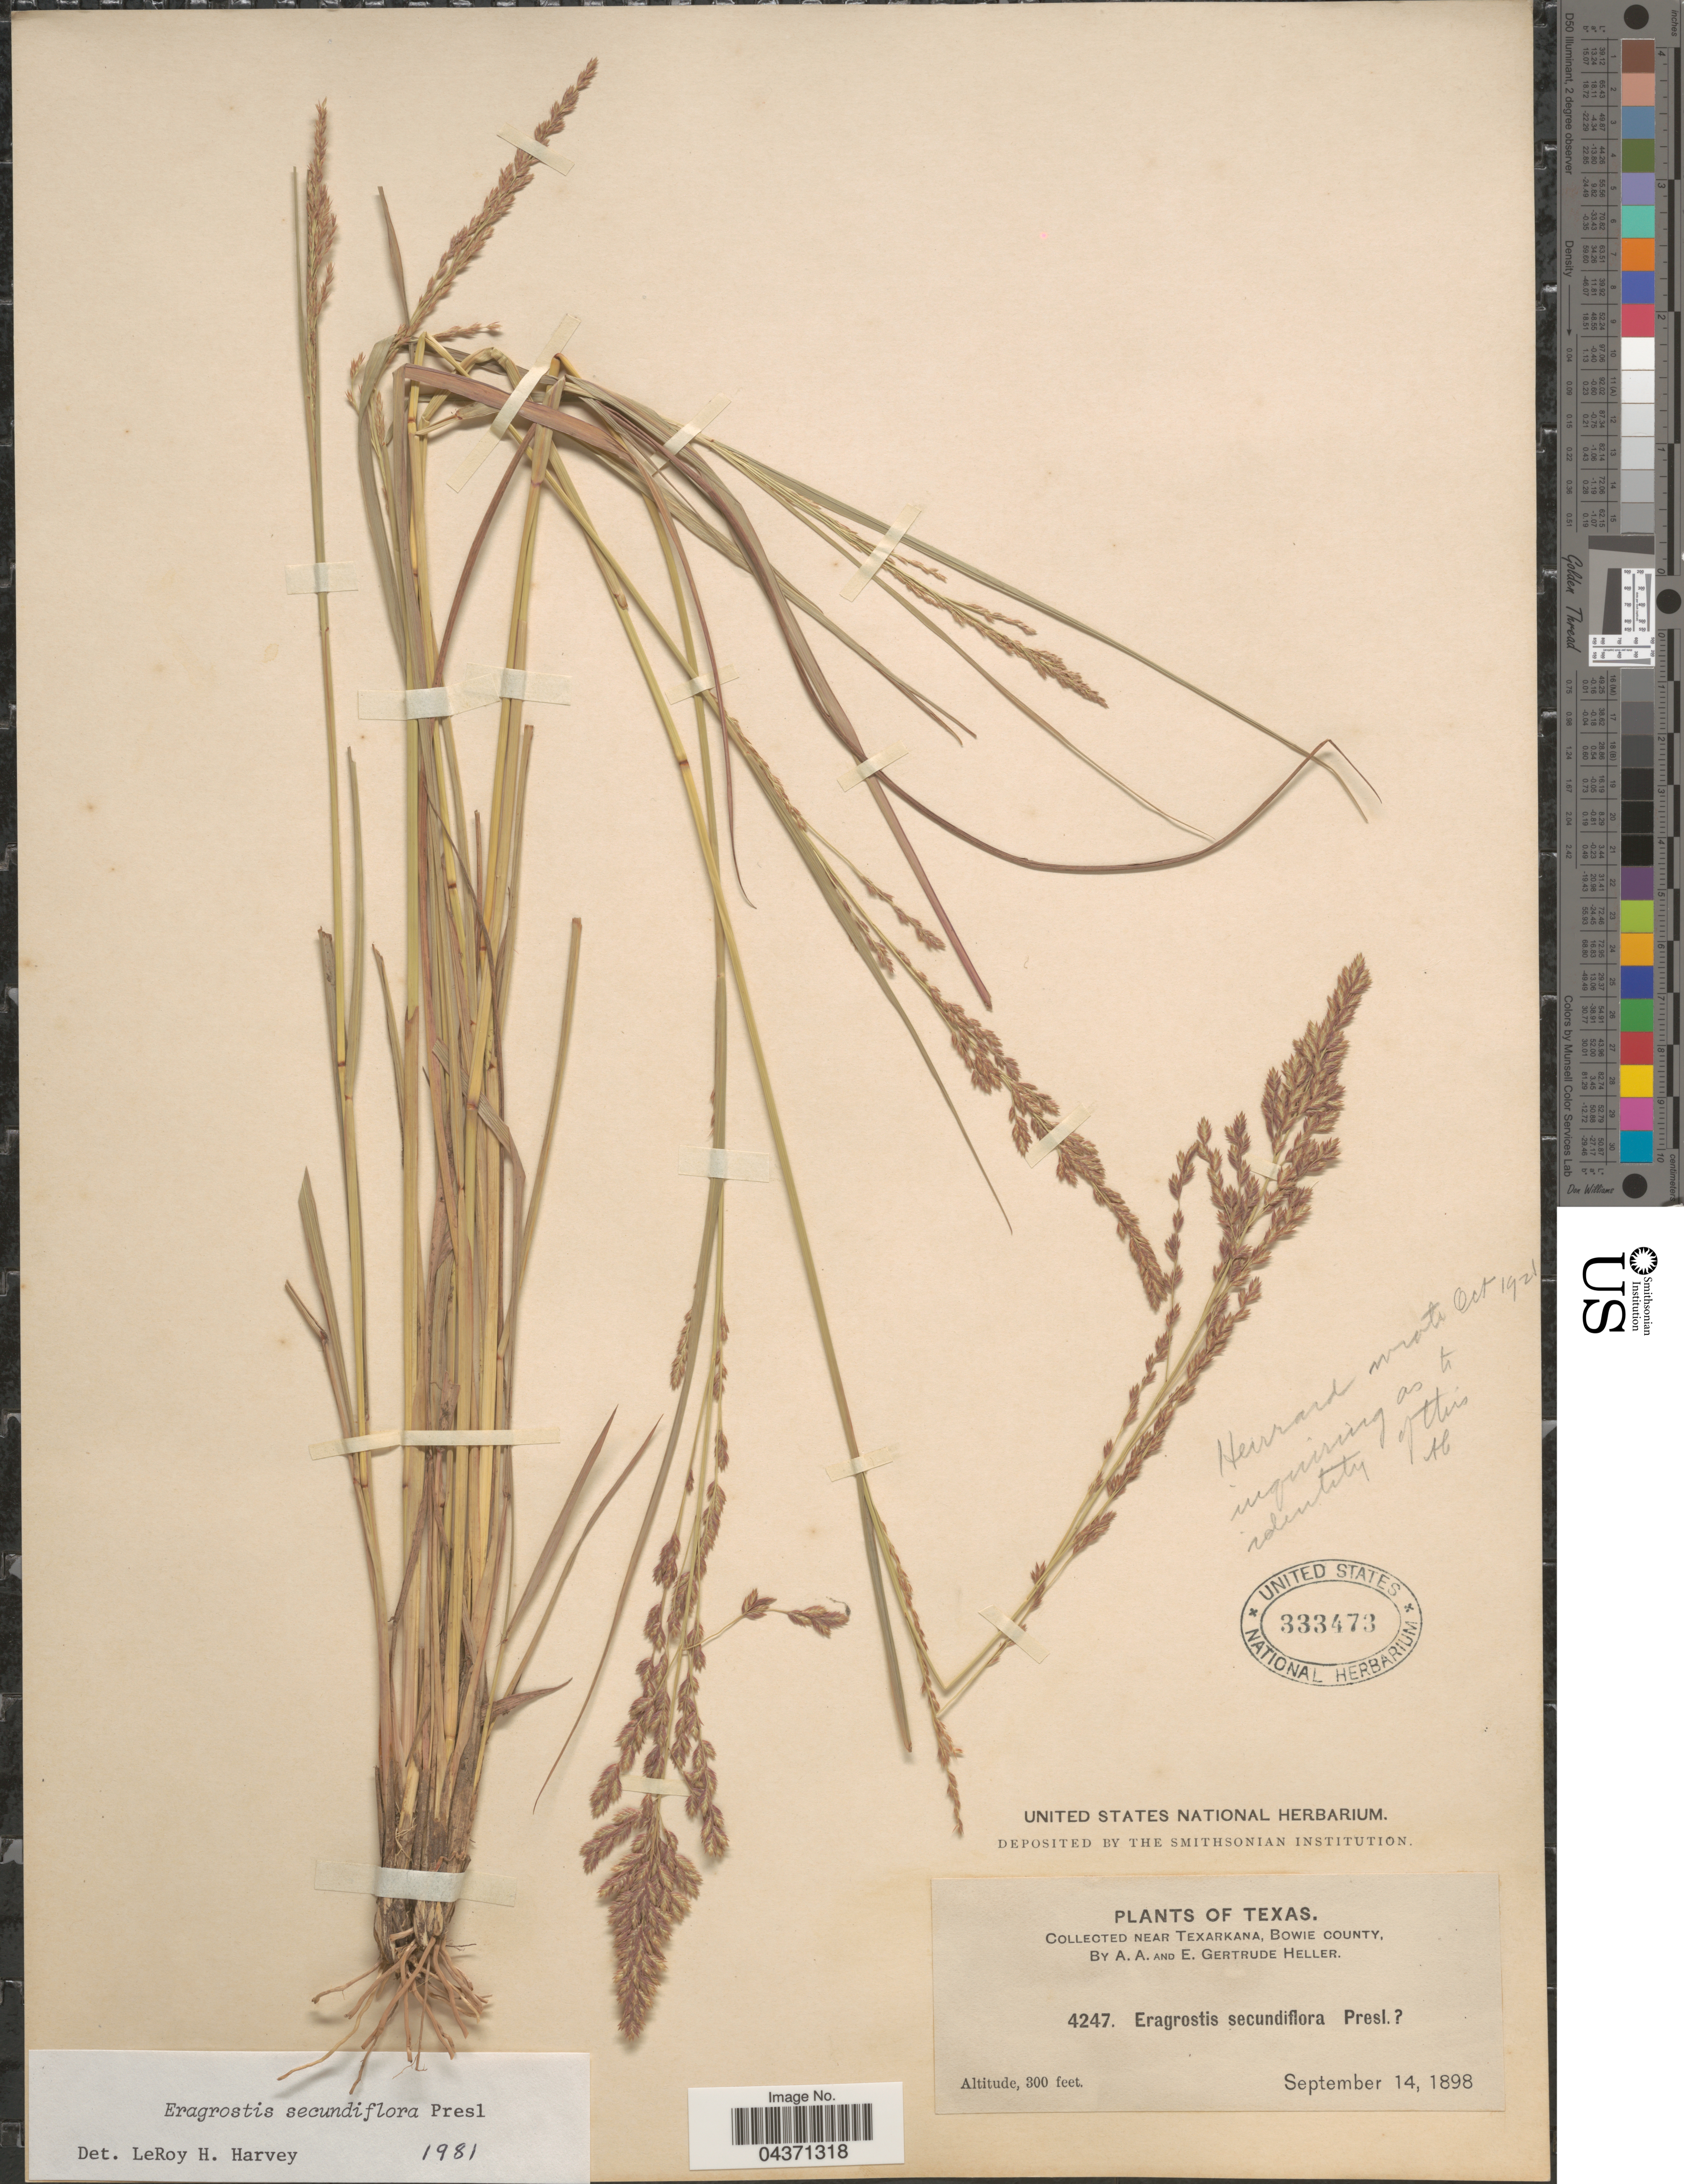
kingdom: Plantae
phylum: Tracheophyta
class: Liliopsida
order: Poales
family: Poaceae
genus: Eragrostis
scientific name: Eragrostis secundiflora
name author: J. Presl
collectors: A. A. Heller & E. G. Heller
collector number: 4247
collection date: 1898-09-14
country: United States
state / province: Texas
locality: Near Texarkana, Bowie county.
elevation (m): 91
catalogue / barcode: US 333473